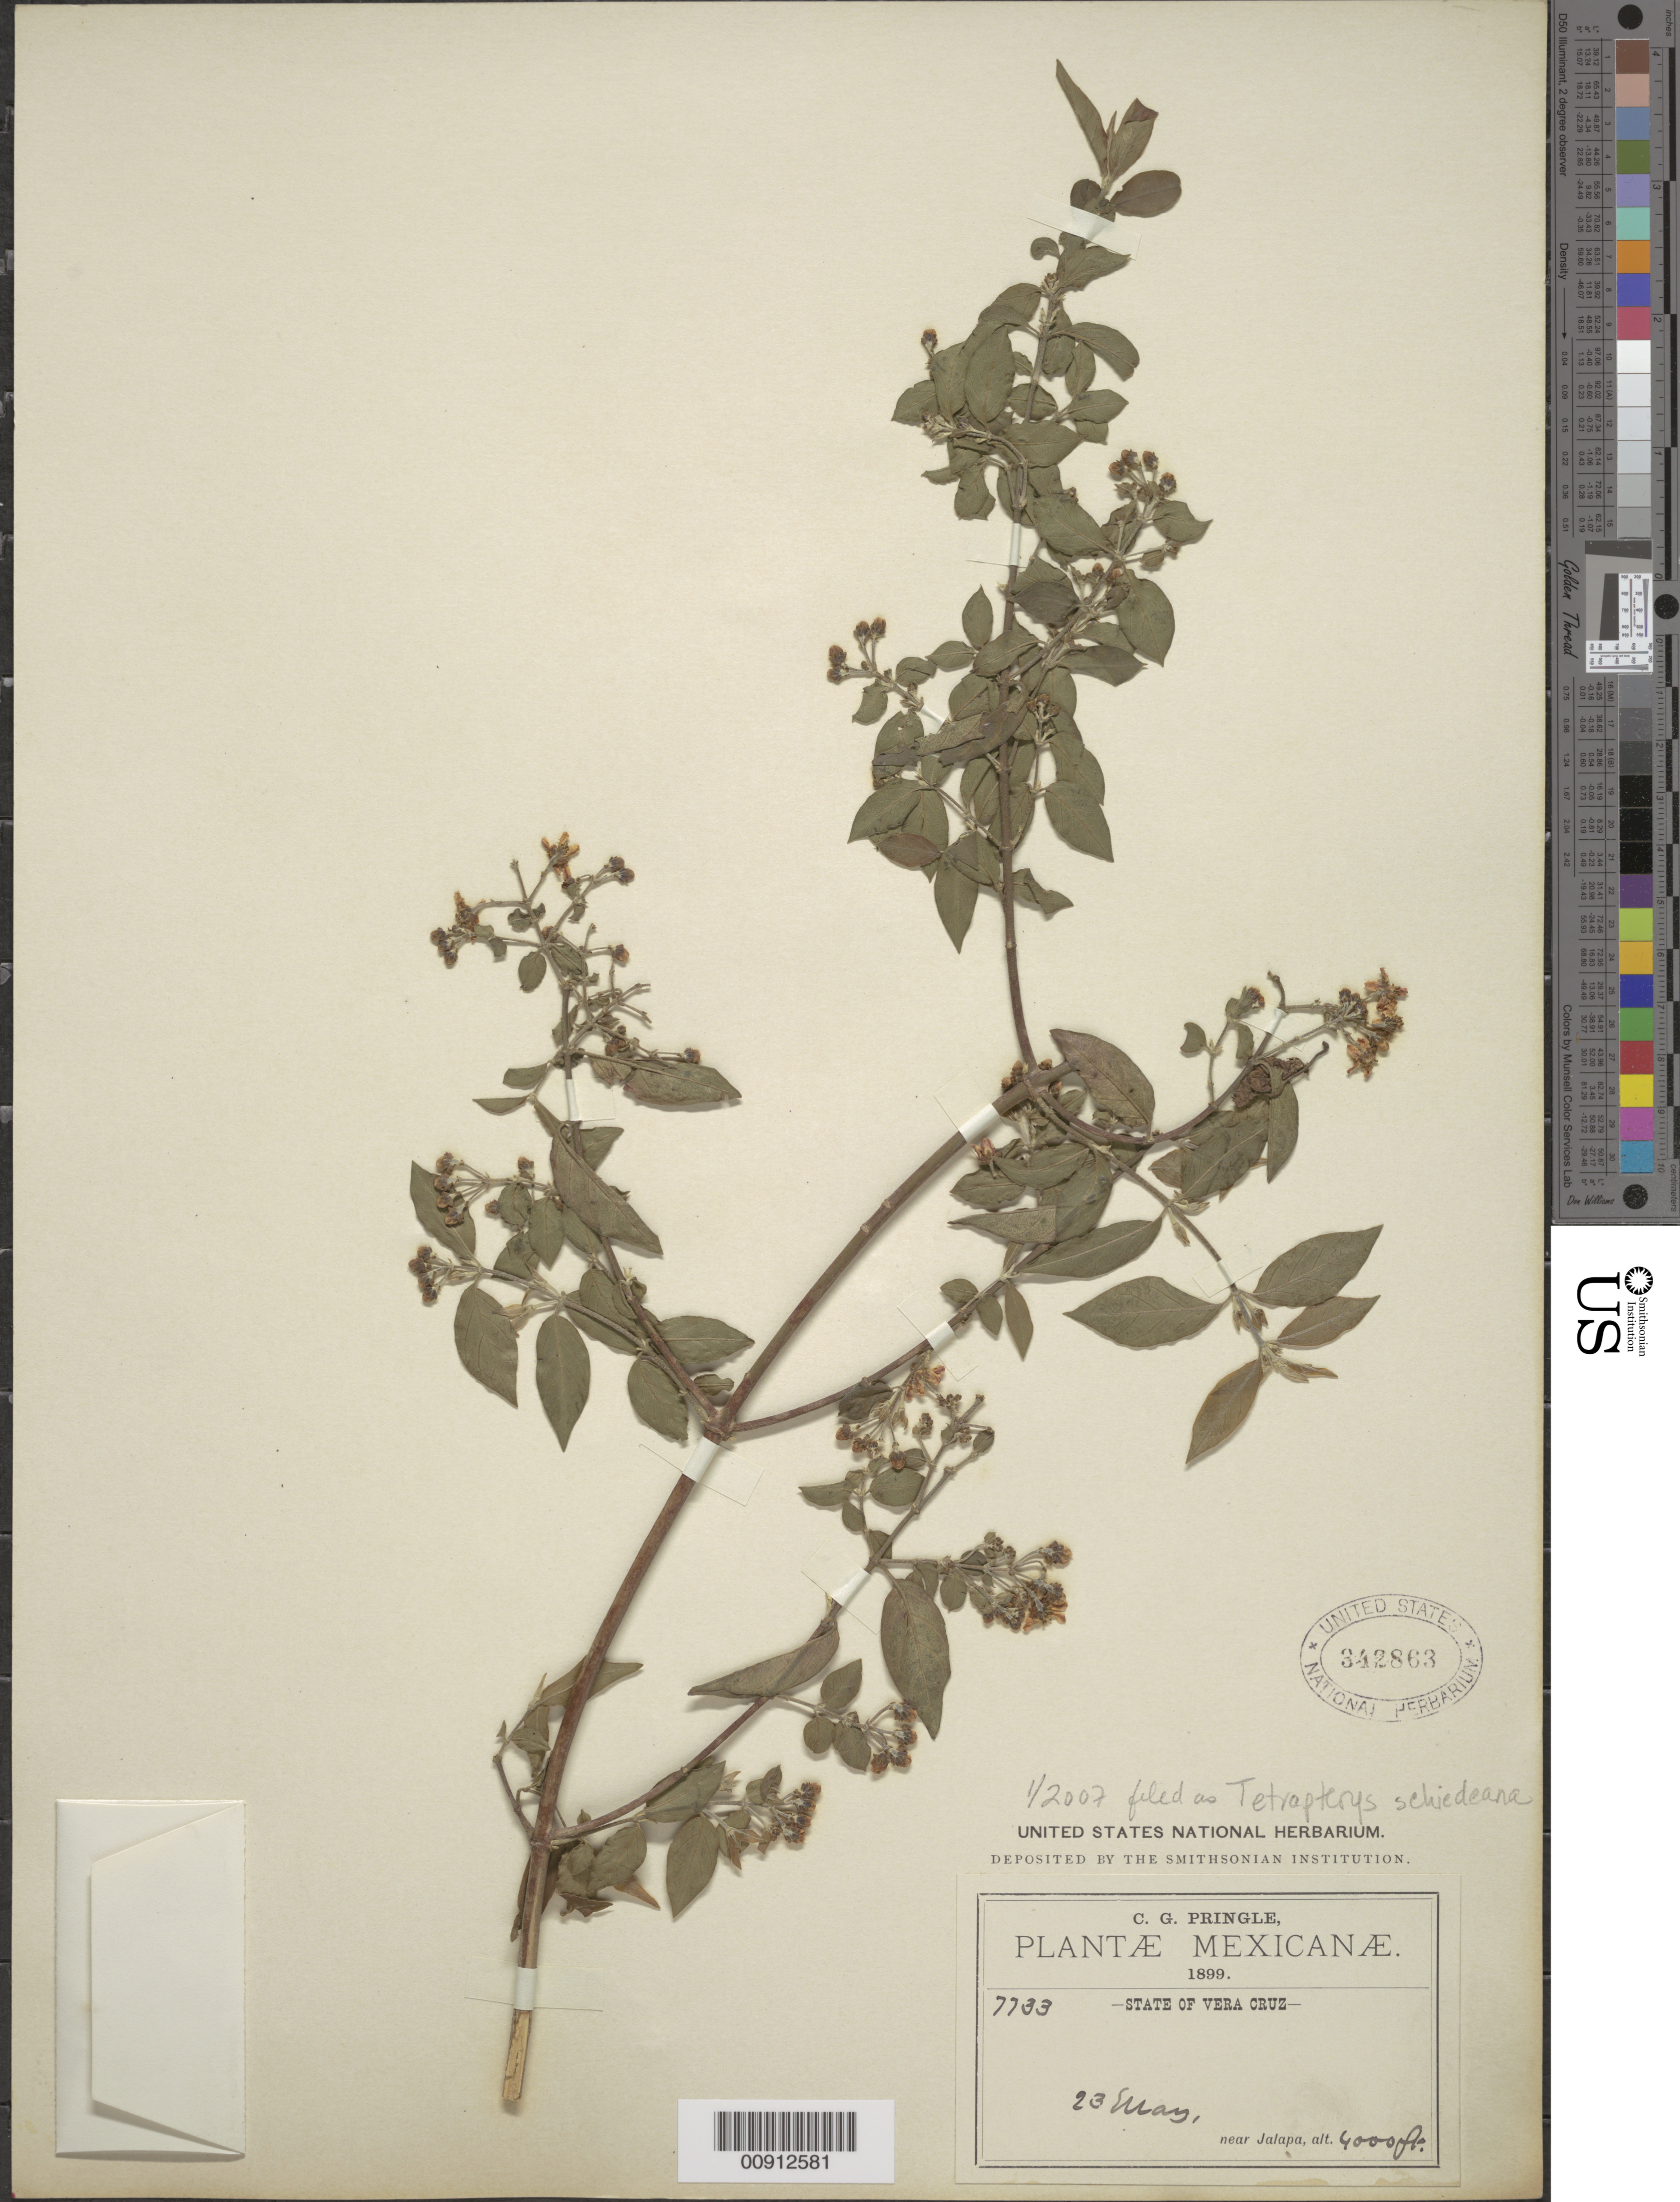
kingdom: Plantae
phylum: Tracheophyta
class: Magnoliopsida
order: Malpighiales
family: Malpighiaceae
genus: Tetrapterys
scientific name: Tetrapterys schiedeana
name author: Schltdl. & Cham.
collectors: C. G. Pringle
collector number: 7733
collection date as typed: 23 May 1899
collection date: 1899-05-23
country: Mexico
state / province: Veracruz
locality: Near Jalapa, Veracruz.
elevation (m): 1219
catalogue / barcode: US 342863